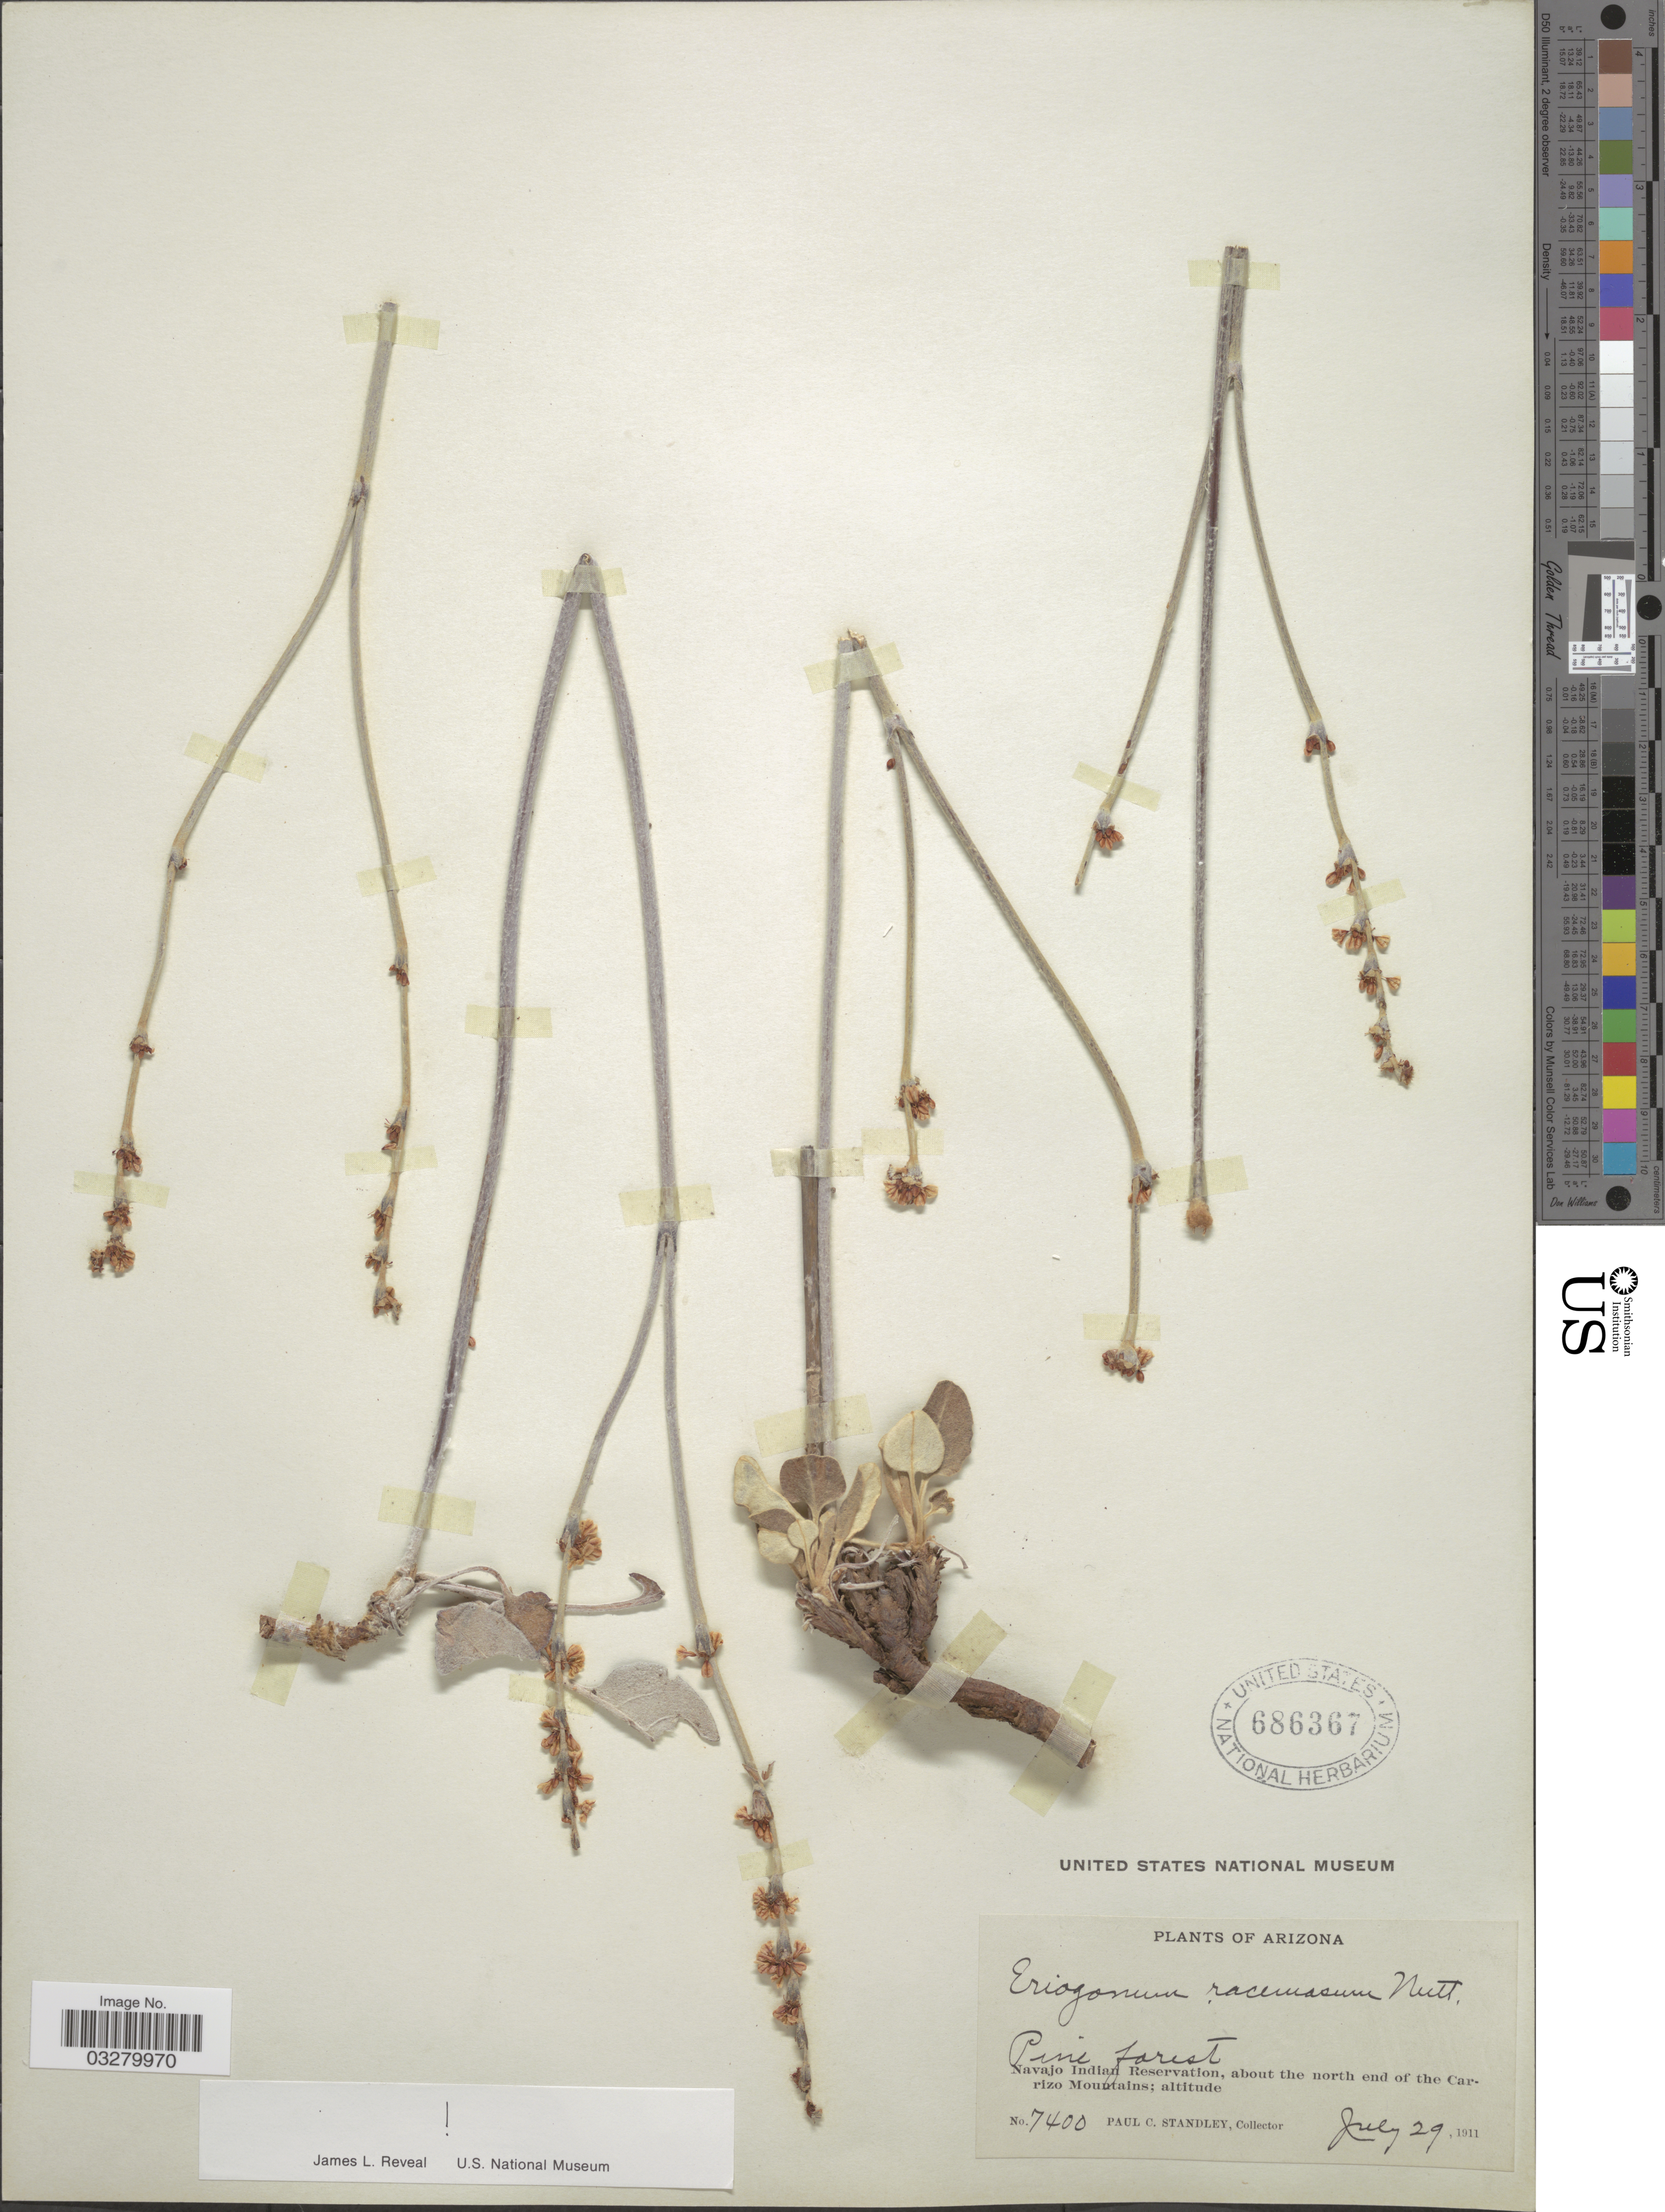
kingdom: Plantae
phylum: Tracheophyta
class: Magnoliopsida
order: Caryophyllales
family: Polygonaceae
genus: Eriogonum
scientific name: Eriogonum racemosum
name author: Nutt.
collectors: P. C. Standley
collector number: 7400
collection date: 1911-07-29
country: United States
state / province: Arizona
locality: Navajo Indian Reservation, about the north end of the Carizo Mountains.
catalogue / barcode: US 686367